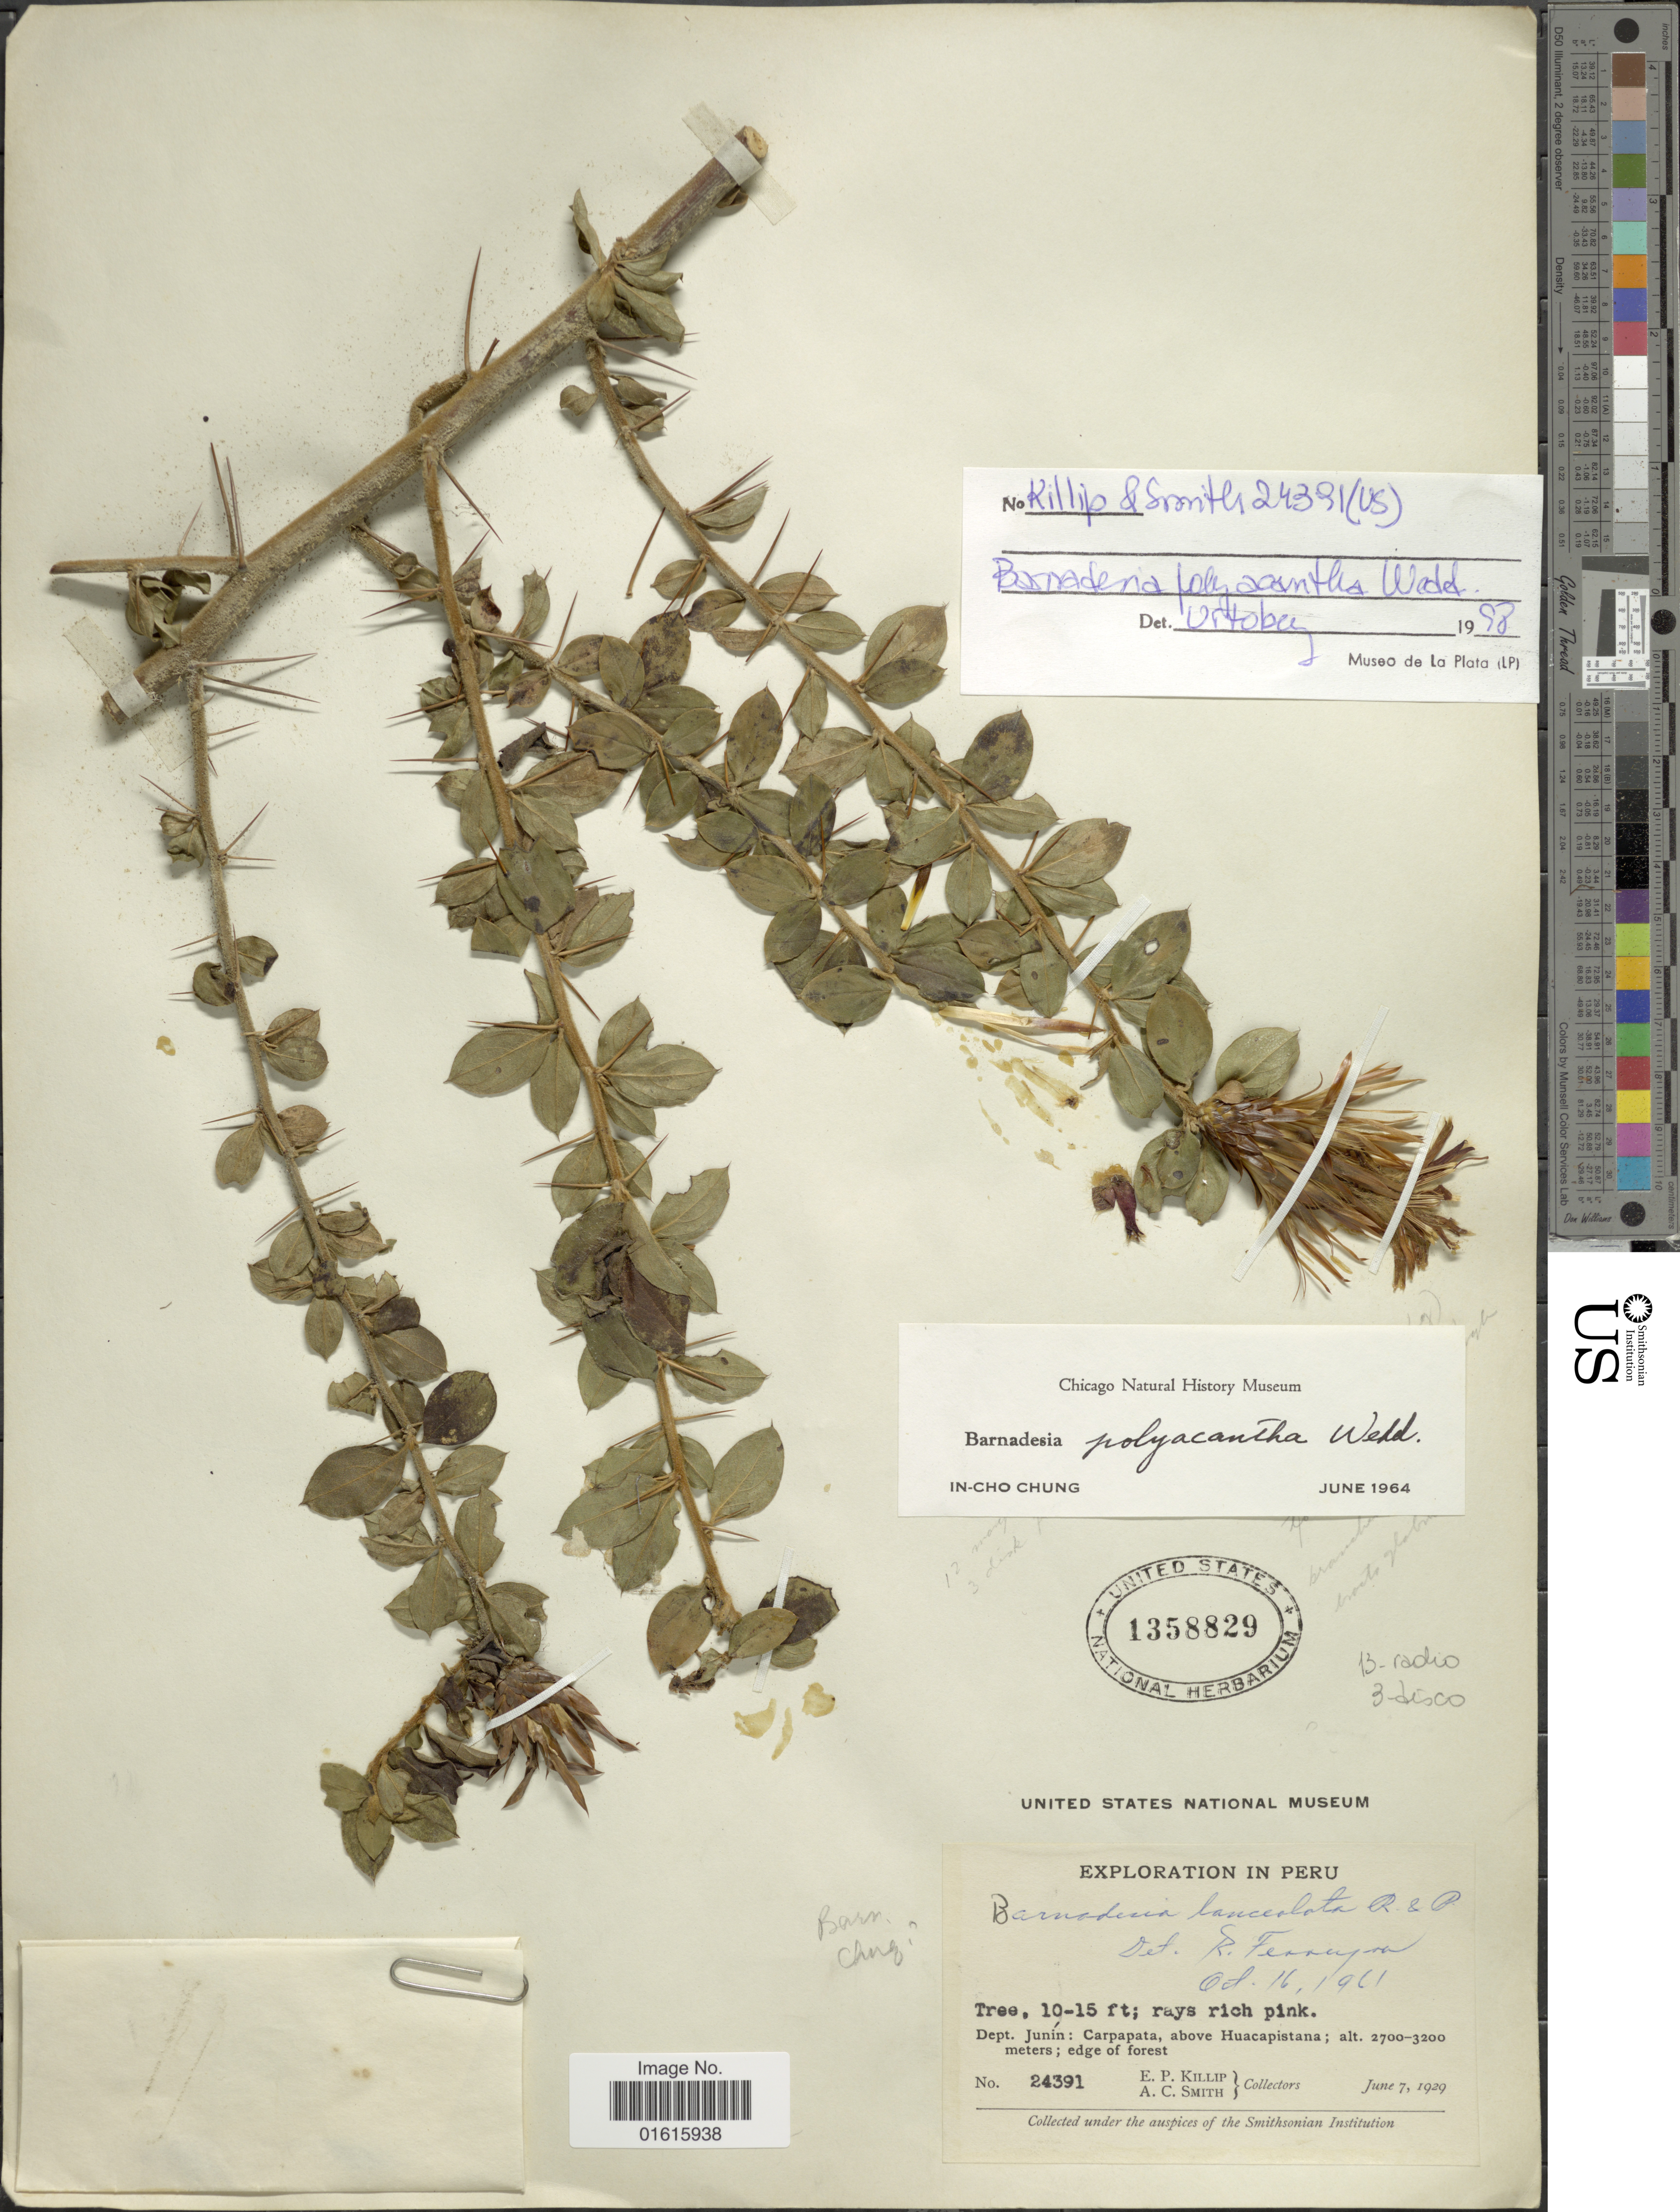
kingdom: Plantae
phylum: Tracheophyta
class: Magnoliopsida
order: Asterales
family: Asteraceae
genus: Barnadesia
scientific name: Barnadesia polyacantha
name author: Wedd.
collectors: E. P. Killip & A. C. Smith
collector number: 24391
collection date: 1929-06-07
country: Peru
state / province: Junín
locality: Carpapata, above Huacapistana, edge of forest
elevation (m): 2700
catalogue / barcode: US 1358829